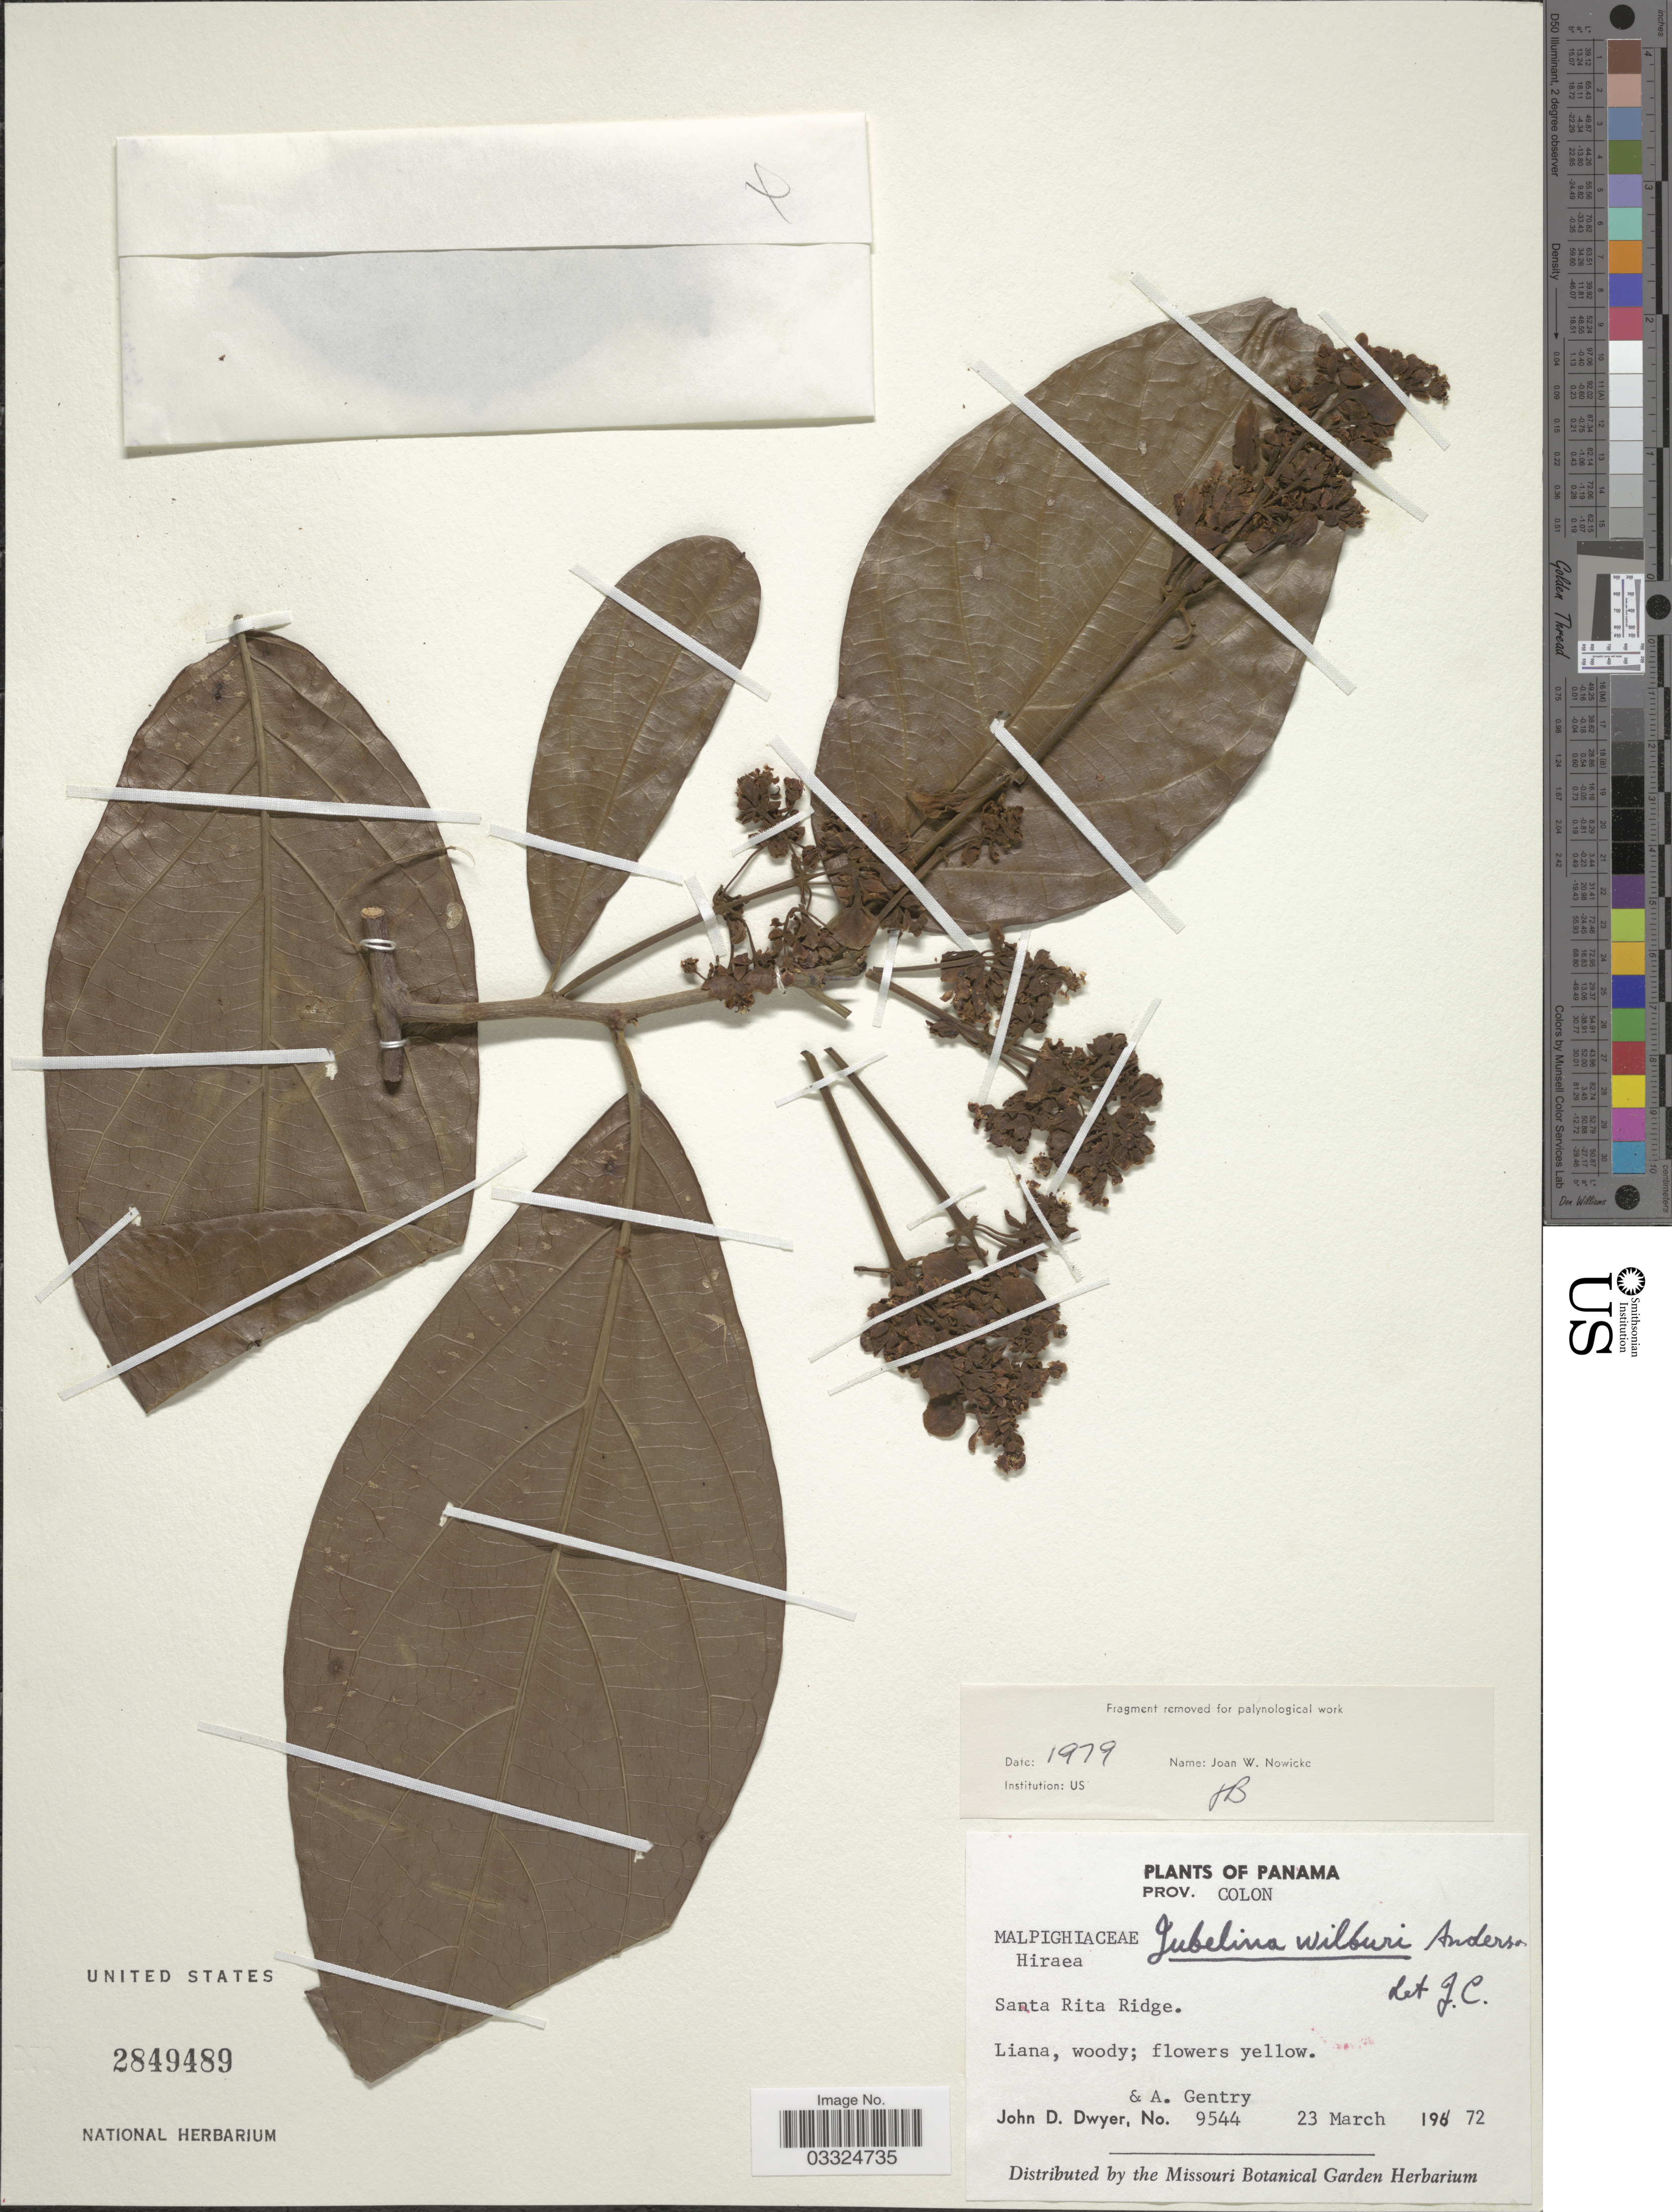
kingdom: Plantae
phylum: Tracheophyta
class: Magnoliopsida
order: Malpighiales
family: Malpighiaceae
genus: Jubelina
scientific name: Jubelina wilburii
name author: W.R. Anderson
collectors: J. D. Dwyer & A. H. Gentry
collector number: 9544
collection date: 1972-03-23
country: Panama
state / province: Colón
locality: Santa Rita Ridge.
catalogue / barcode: US 2849489